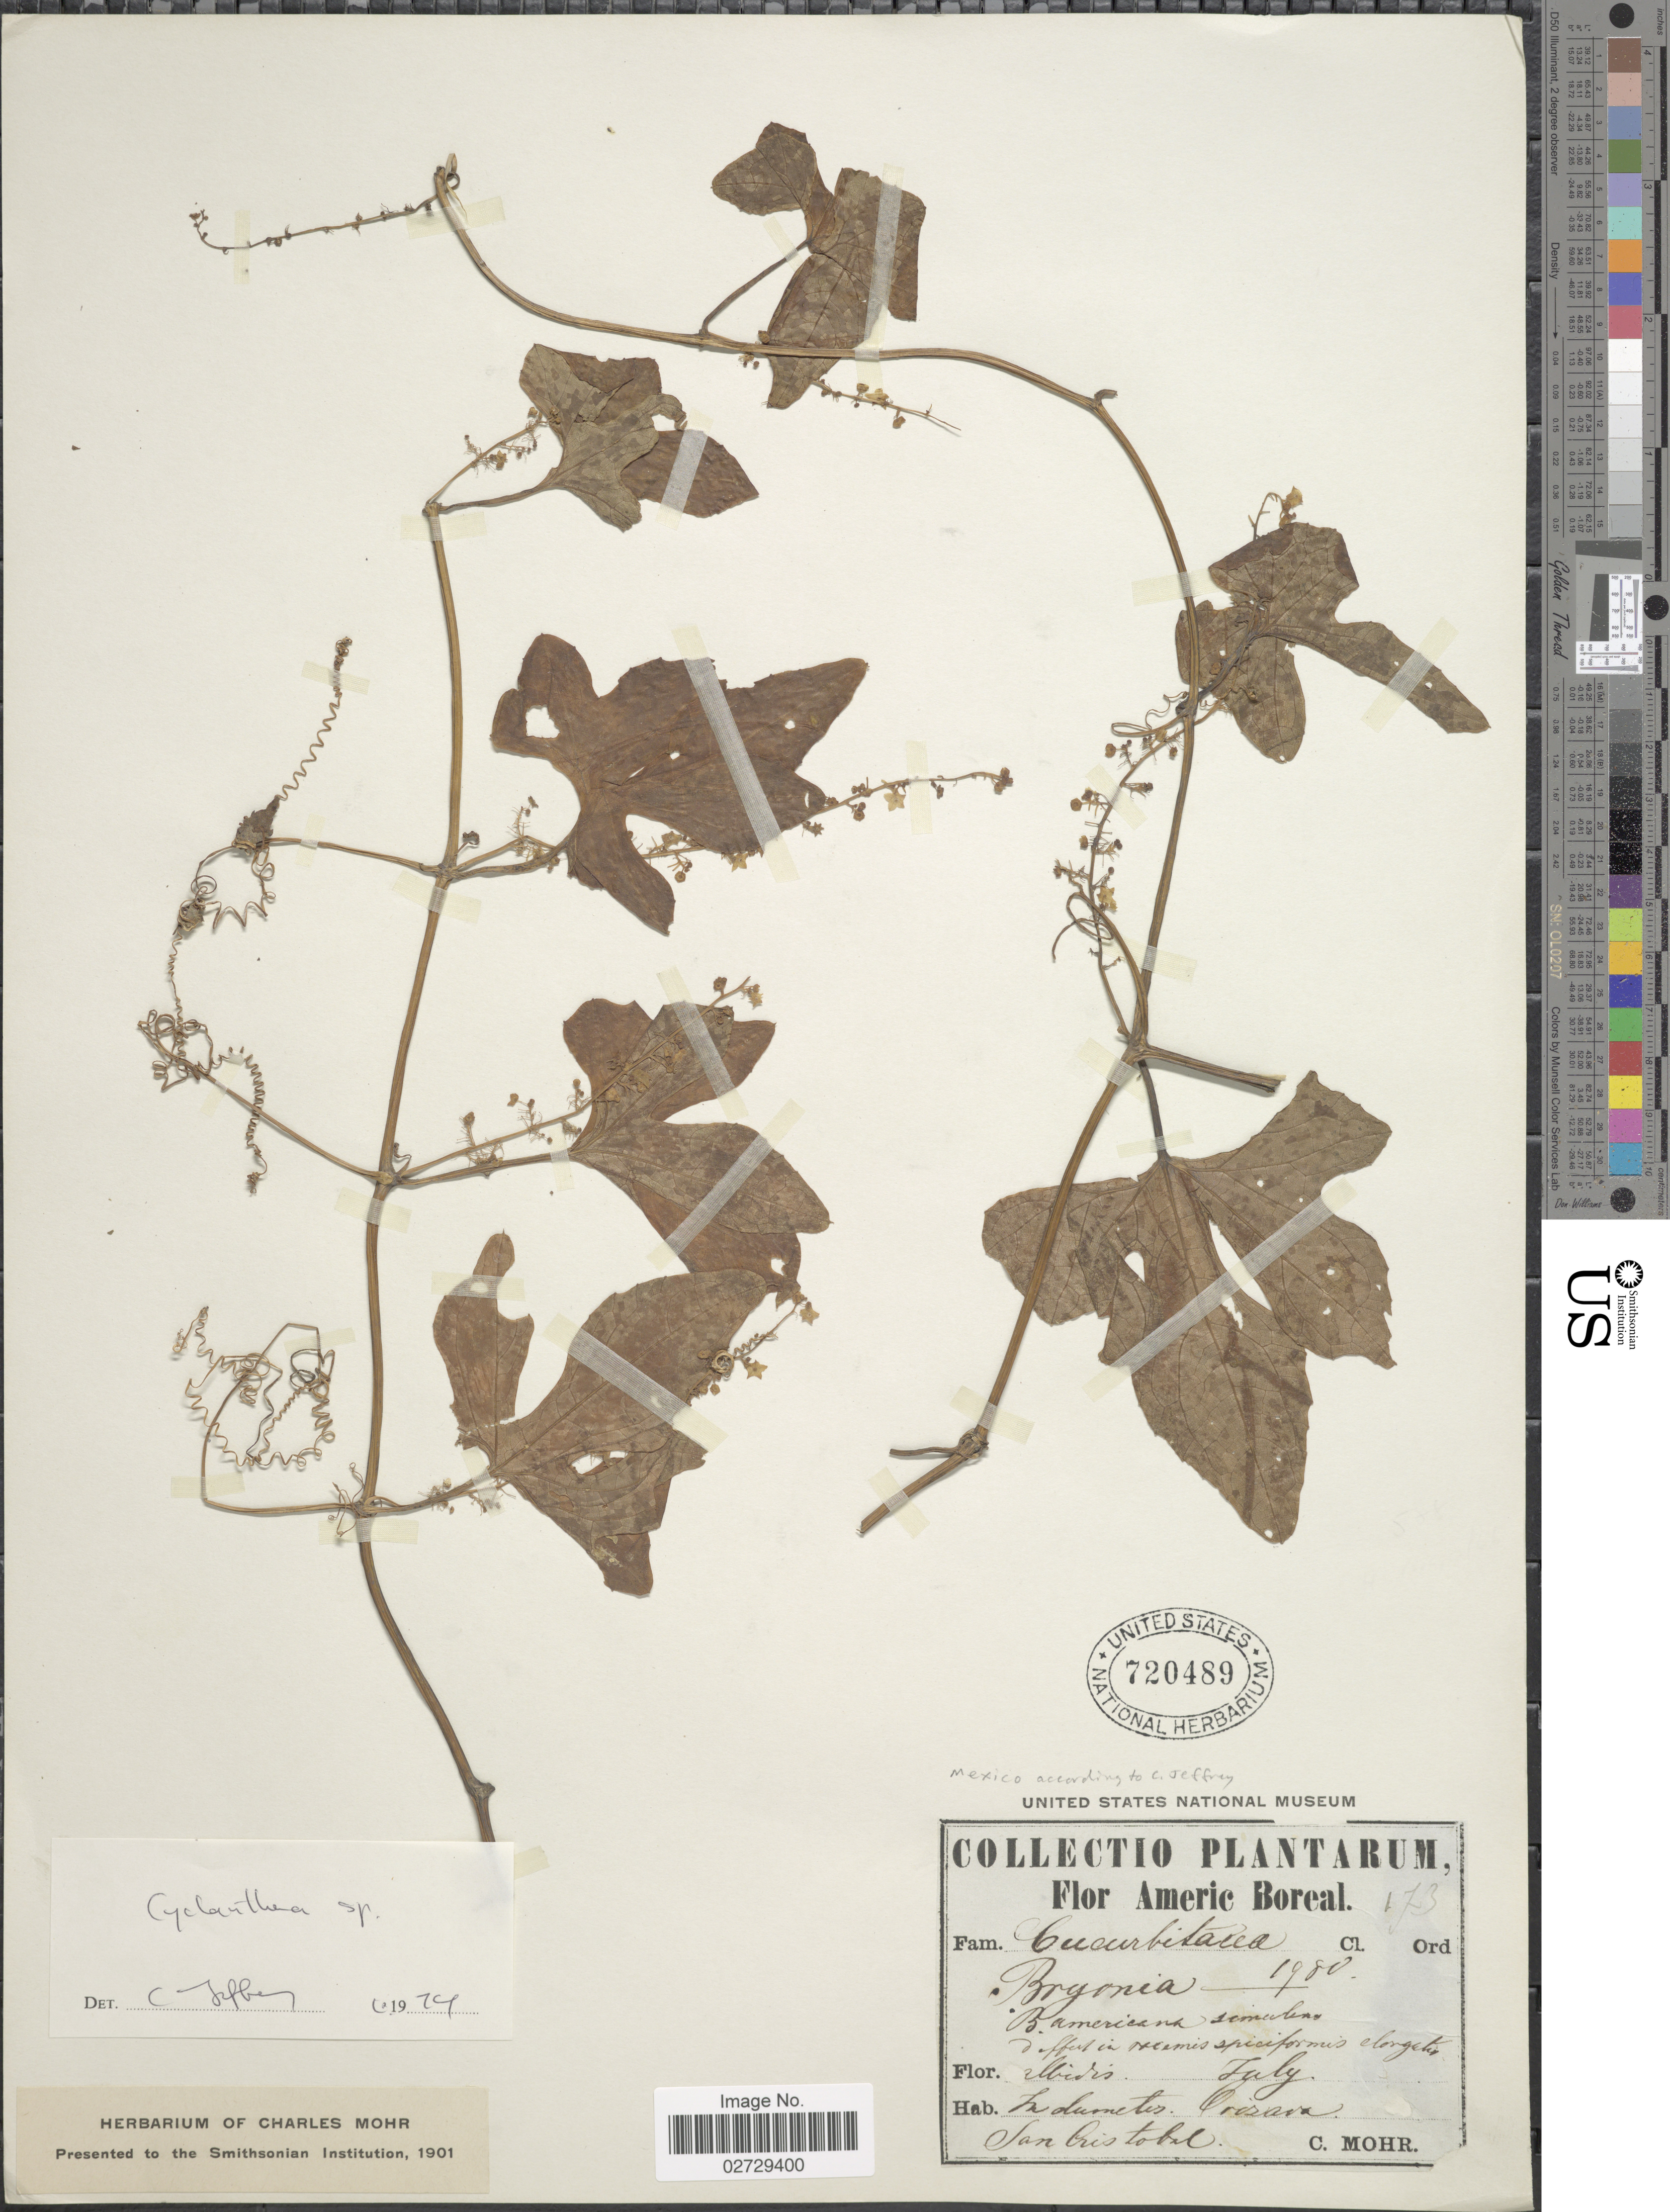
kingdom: Plantae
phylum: Tracheophyta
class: Magnoliopsida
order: Cucurbitales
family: Cucurbitaceae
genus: Cyclanthera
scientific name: Cyclanthera sp.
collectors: C. T. Mohr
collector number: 1980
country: Mexico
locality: Americ Boreal. In dumetes. Orizava. San Cristobal.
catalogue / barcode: US 720489